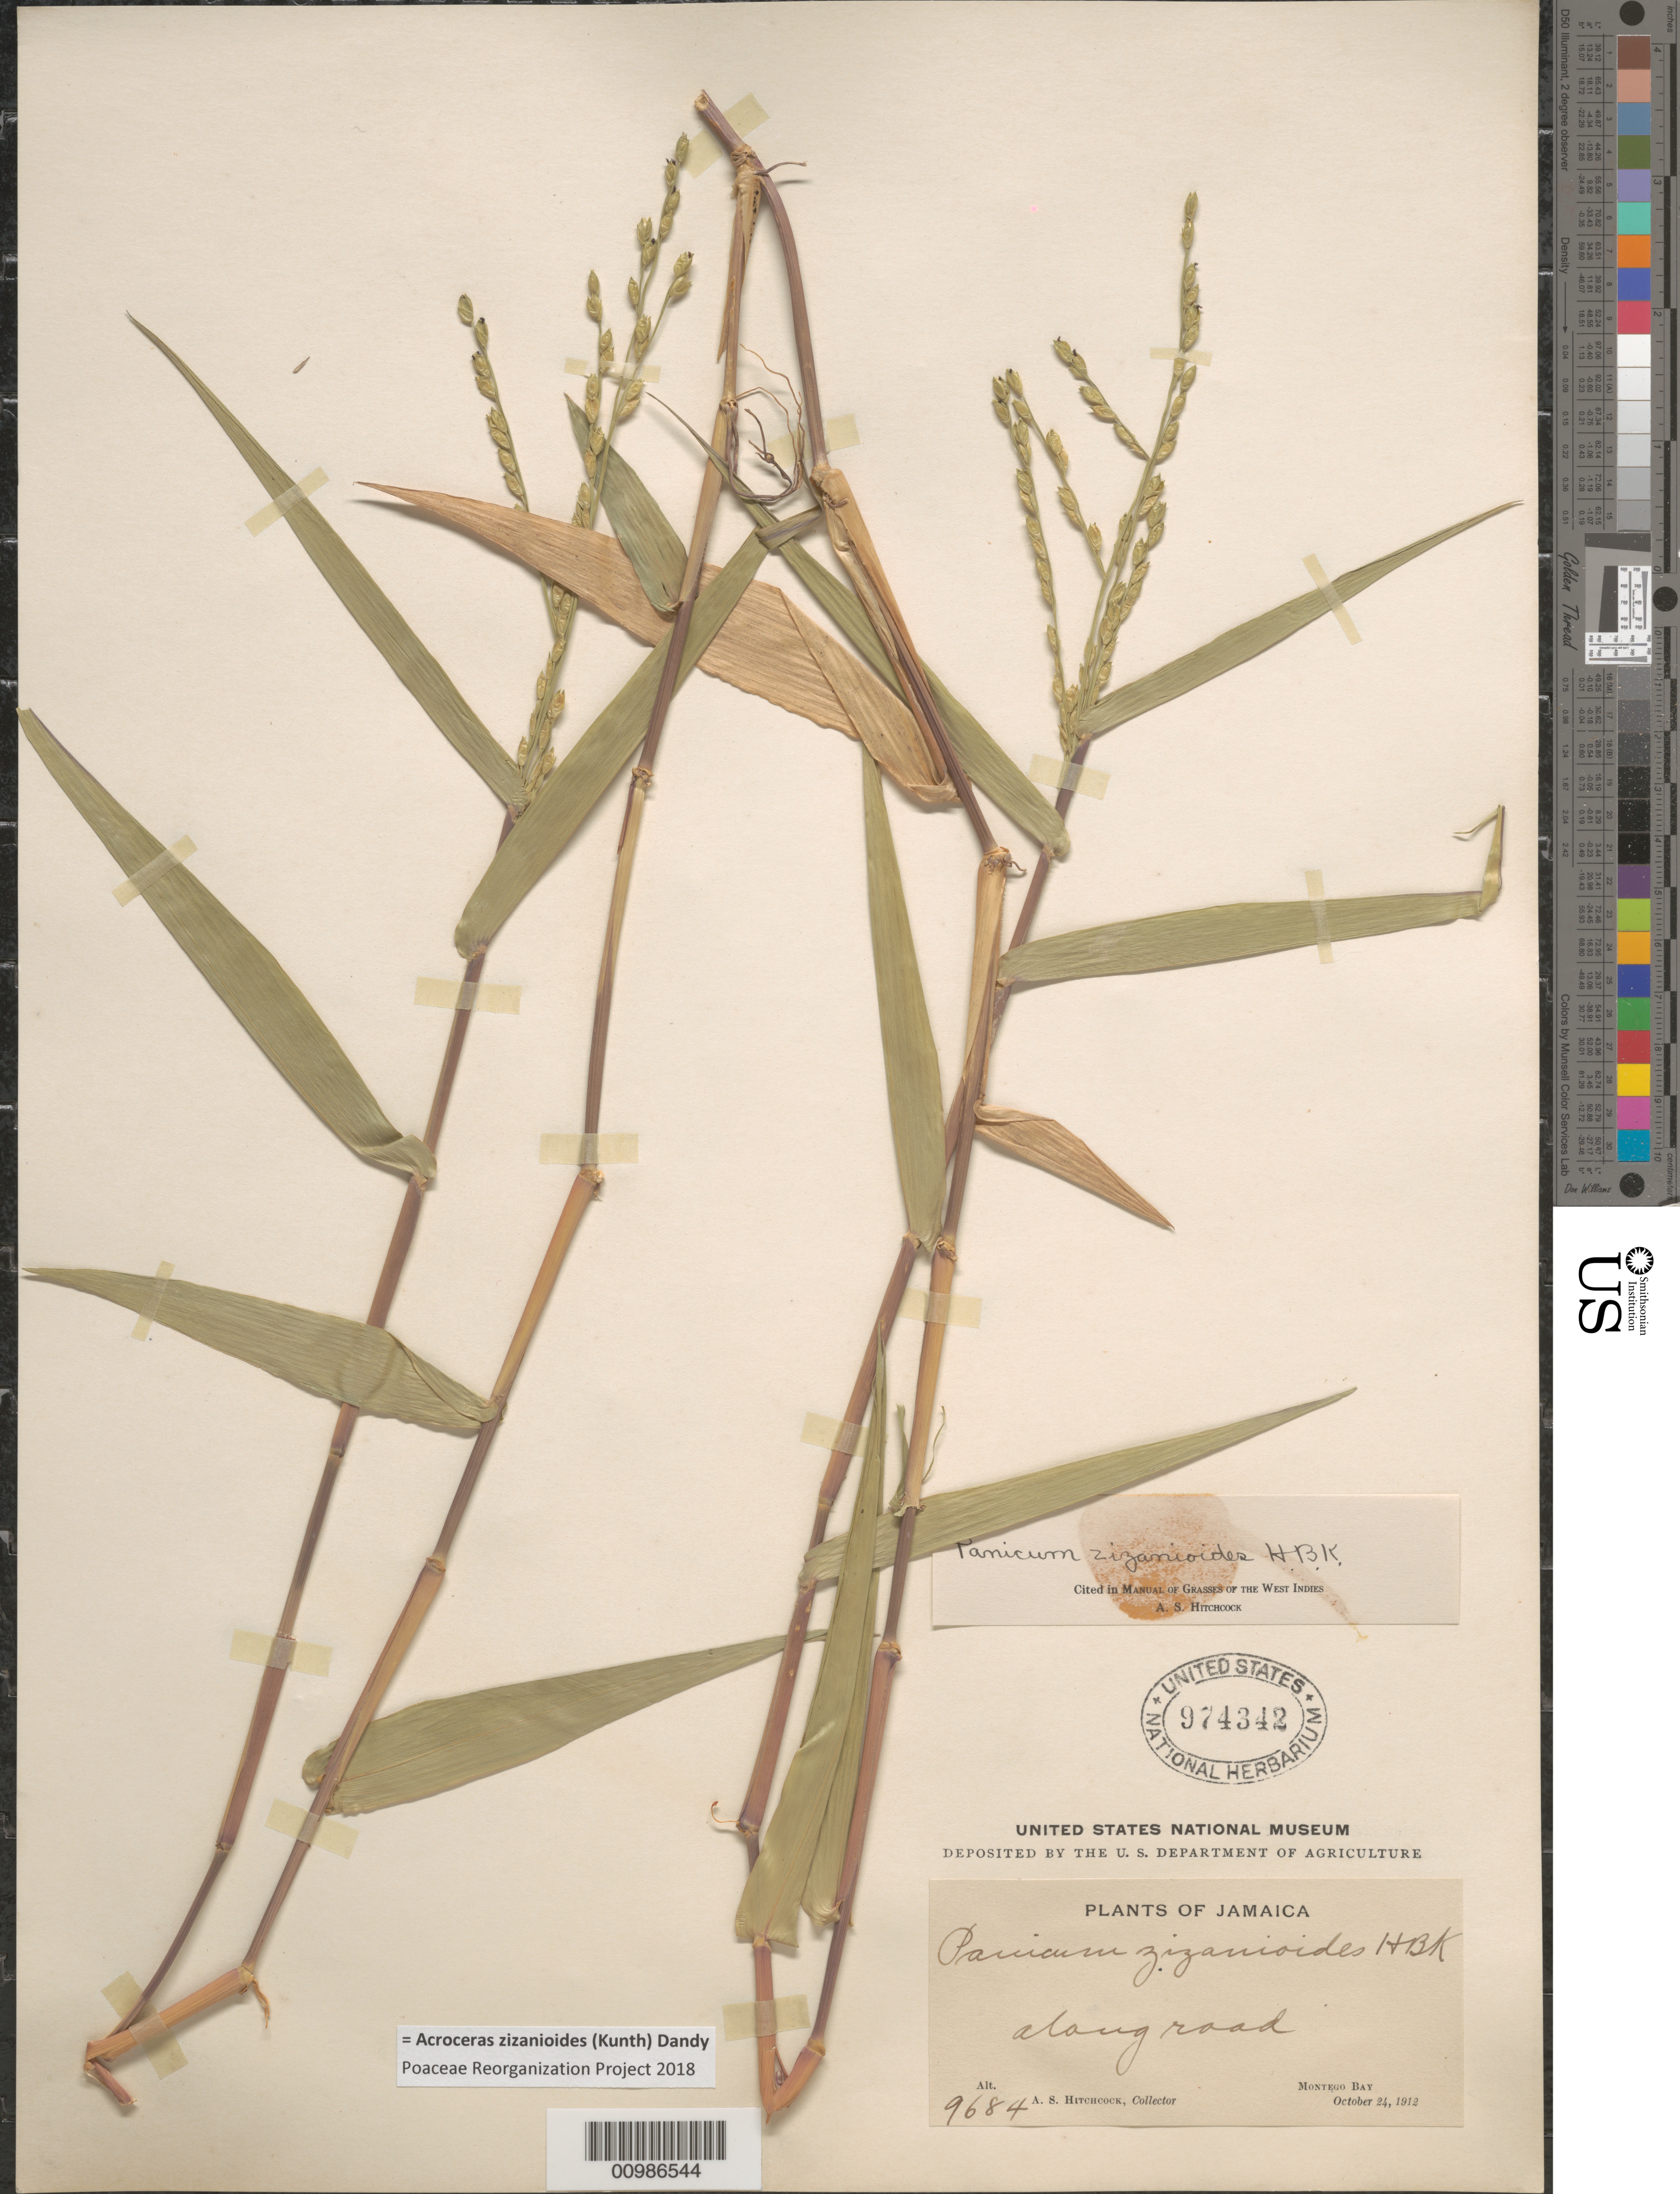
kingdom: Plantae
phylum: Tracheophyta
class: Liliopsida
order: Poales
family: Poaceae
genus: Acroceras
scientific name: Acroceras zizanioides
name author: (Kunth) Dandy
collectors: A. S. Hitchcock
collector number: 9684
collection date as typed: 24 Oct 1912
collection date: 1912-10-24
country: Jamaica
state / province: Saint James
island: Jamaica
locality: Montego Bay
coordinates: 0 N, 0 E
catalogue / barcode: US 974342